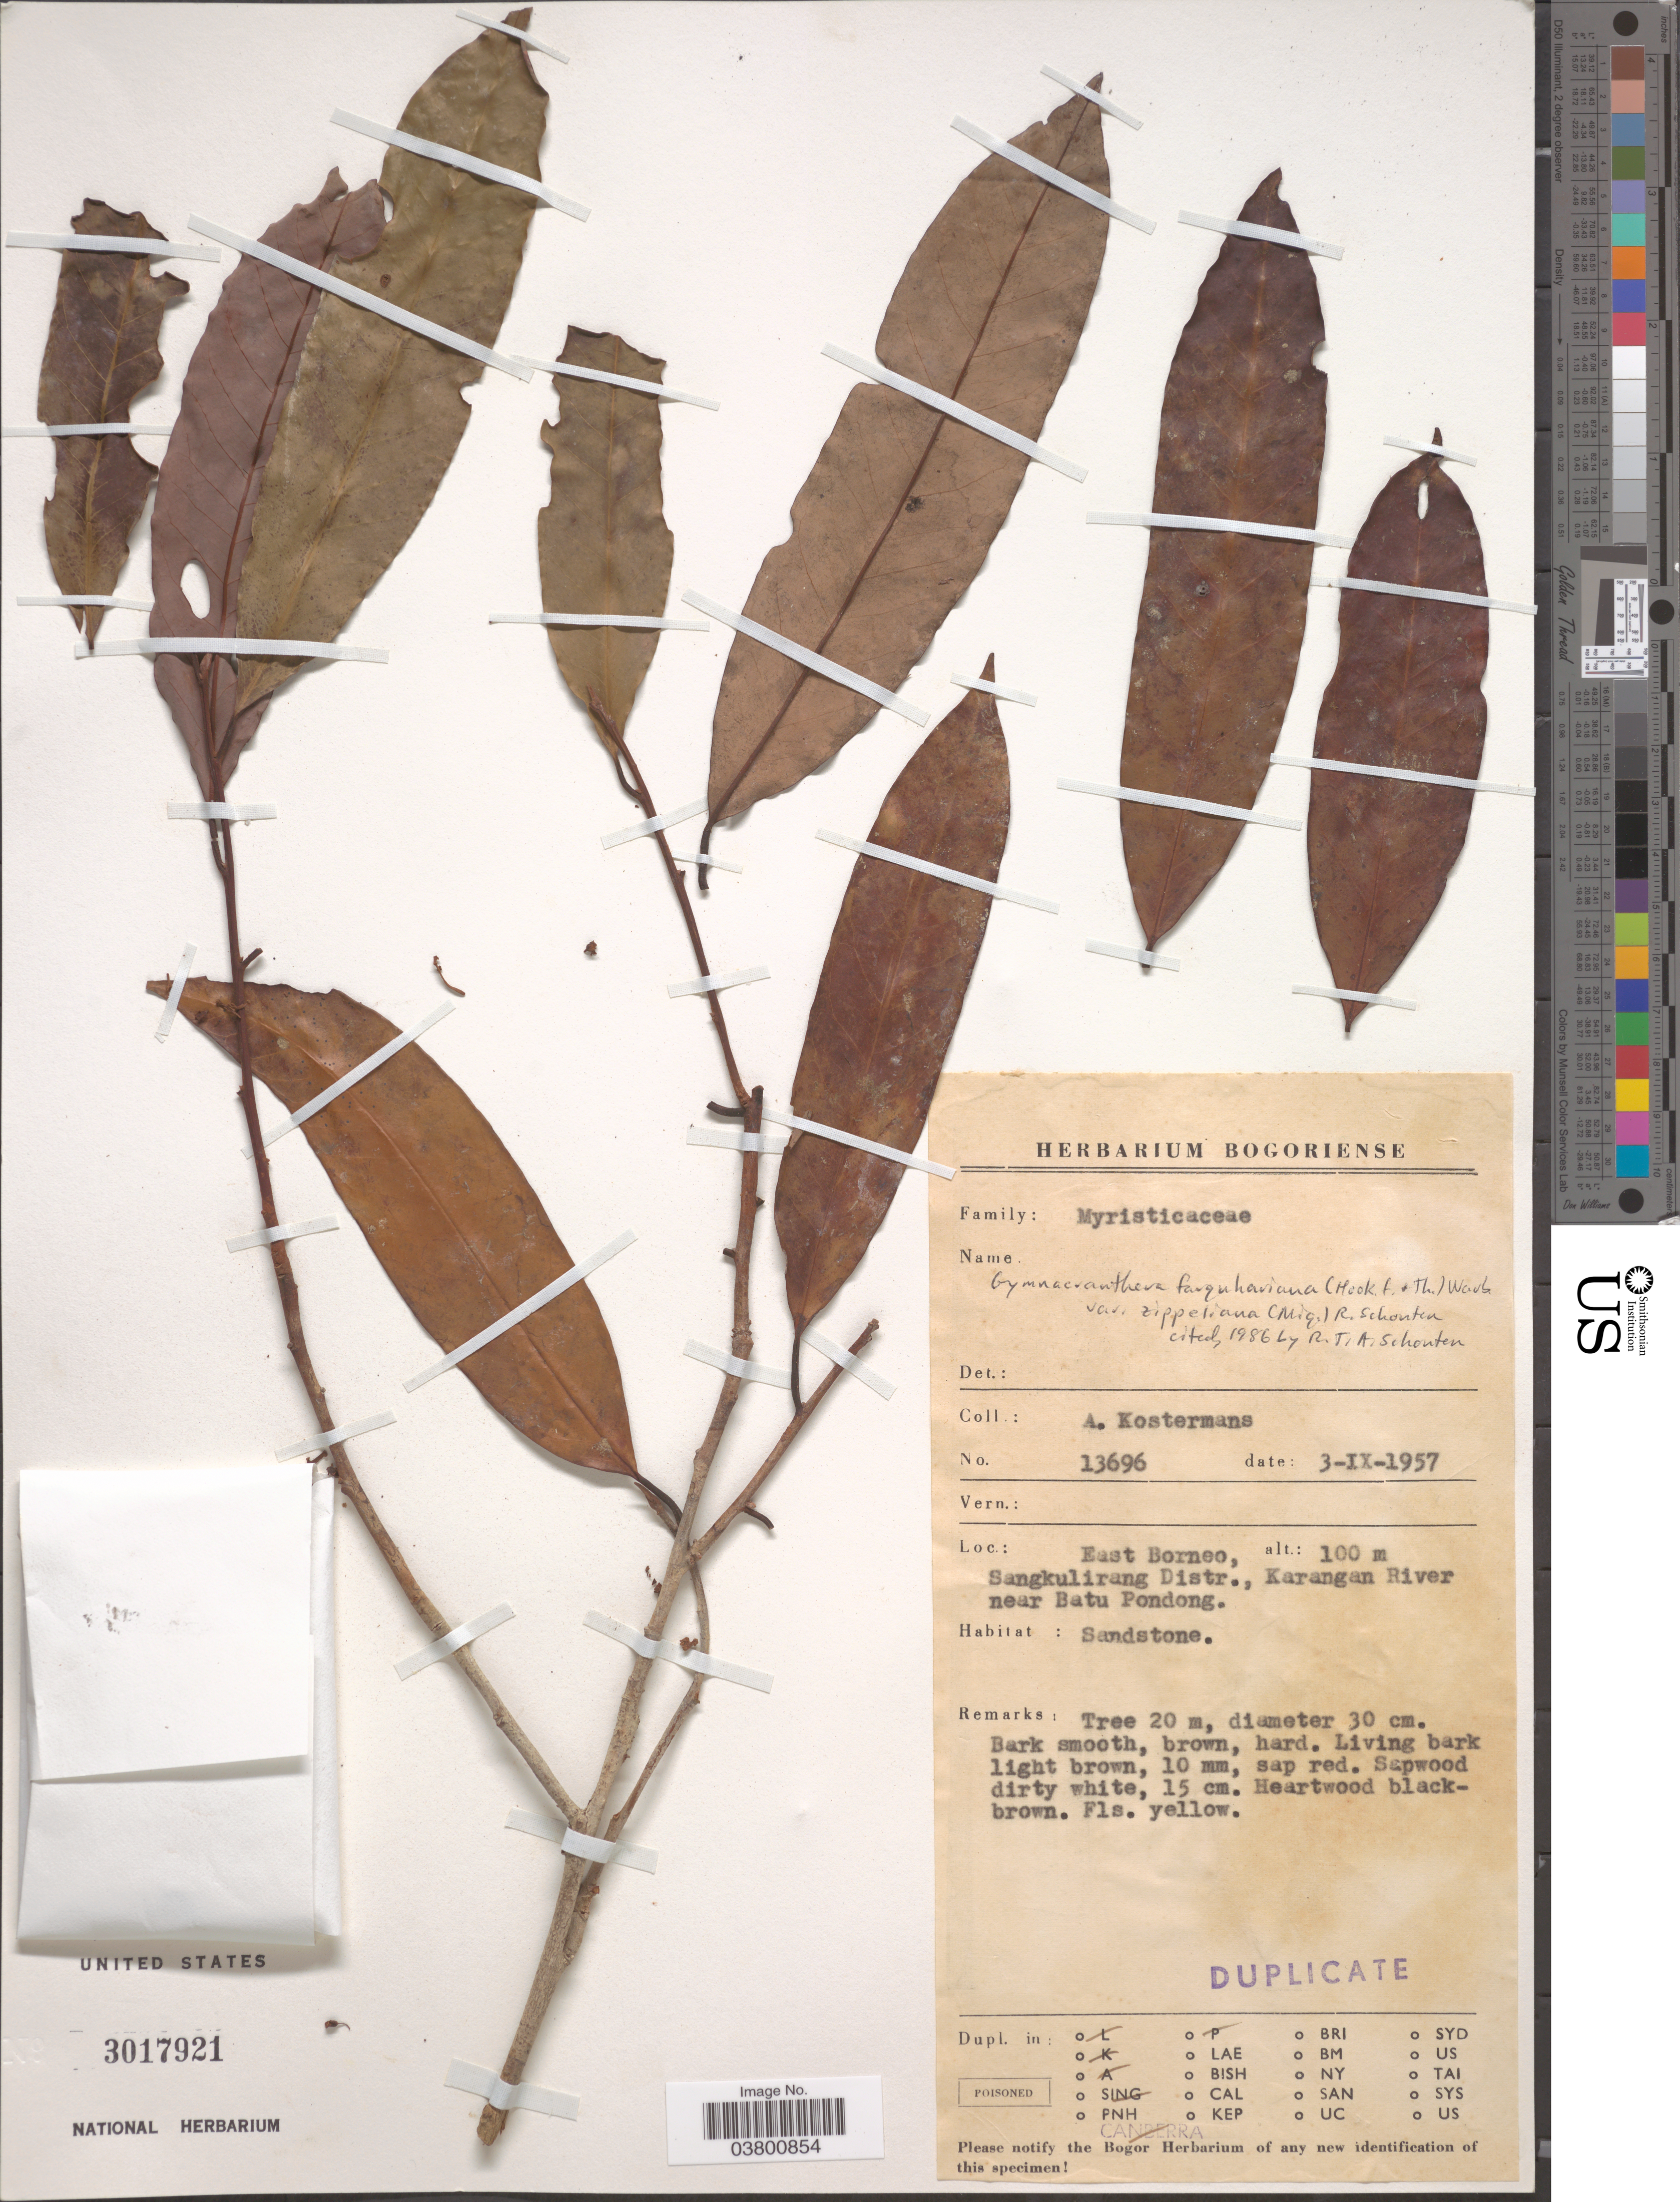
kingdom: Plantae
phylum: Tracheophyta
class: Magnoliopsida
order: Magnoliales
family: Myristicaceae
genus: Gymnacranthera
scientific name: Gymnacranthera farquhariana var. zippeliana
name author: (Miq.) R.T.A. Schouten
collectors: A. J. G. Kostermans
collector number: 13696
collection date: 1957-09-03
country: Indonesia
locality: East Borneo. Sangkulirang Distr., Karangan River near Batu Pondong.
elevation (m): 100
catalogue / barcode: US 3017921